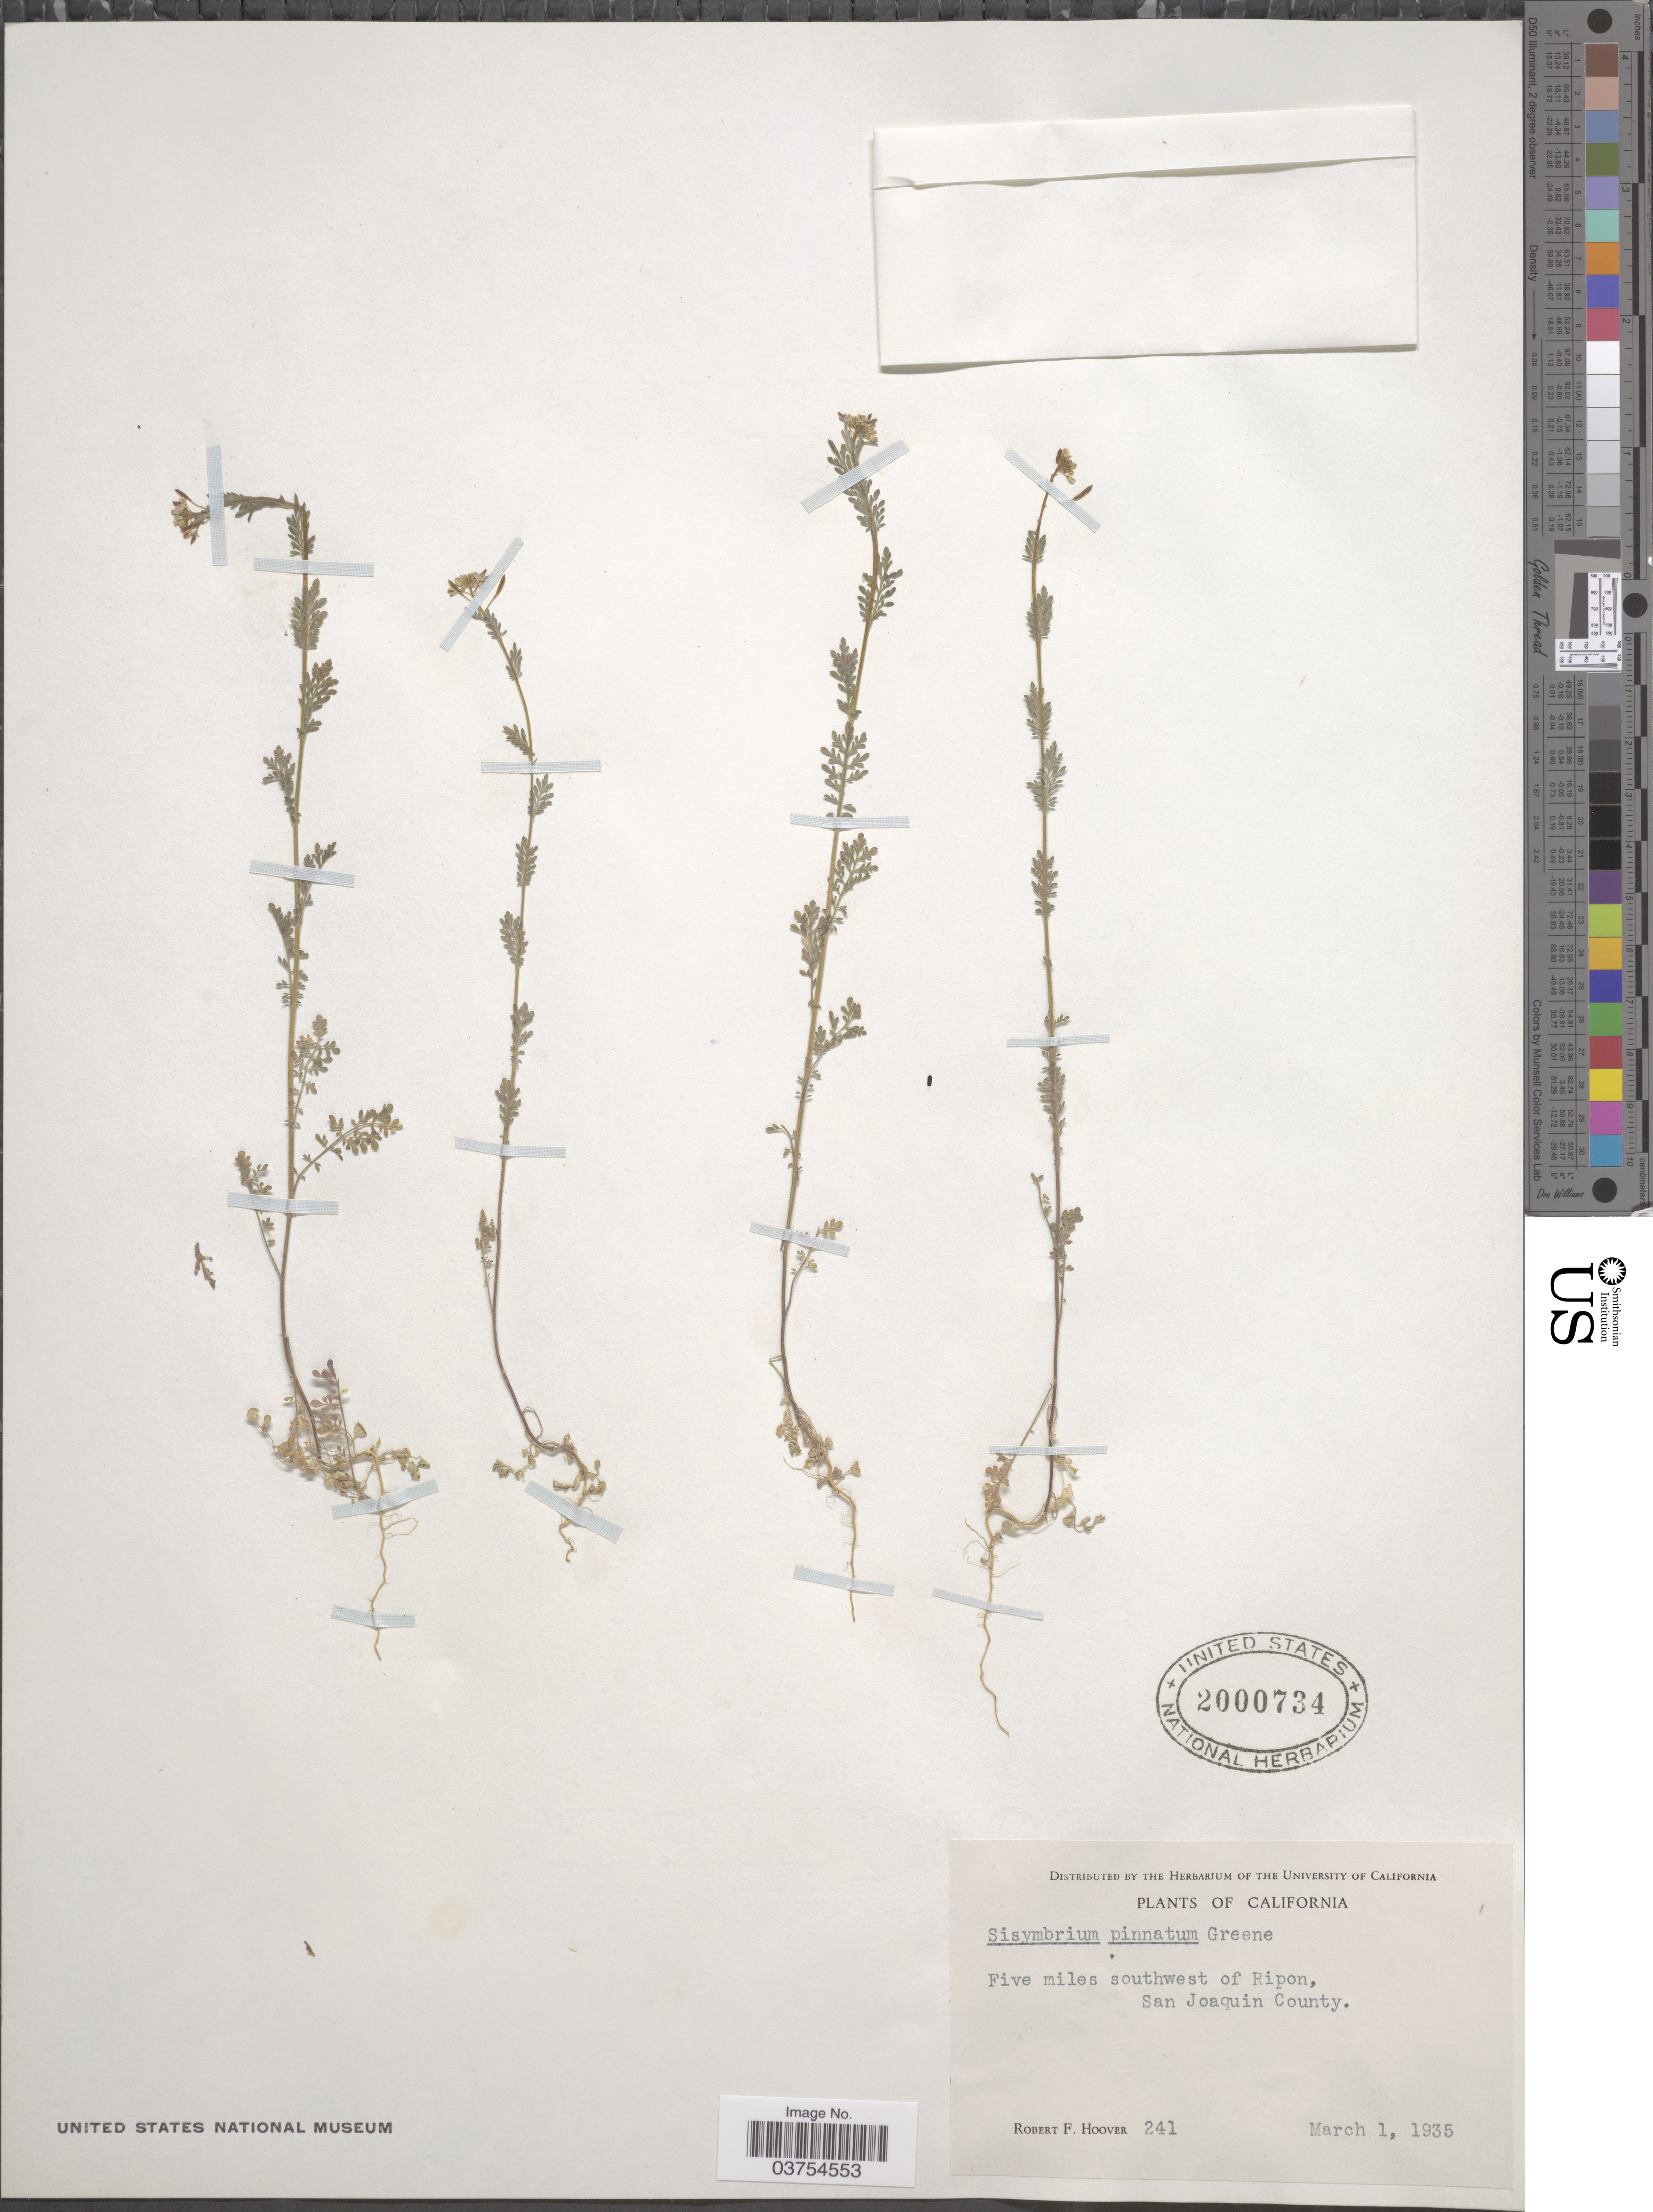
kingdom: Plantae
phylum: Tracheophyta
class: Magnoliopsida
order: Brassicales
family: Brassicaceae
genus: Descurainia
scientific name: Descurainia pinnata var. sp.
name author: (C.A. Mey.)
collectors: R. F. Hoover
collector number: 241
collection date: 1935-03-01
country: United States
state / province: California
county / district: San Joaquin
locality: Five miles southwest of Ripon, San Joaquin County.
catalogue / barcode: US 2000734